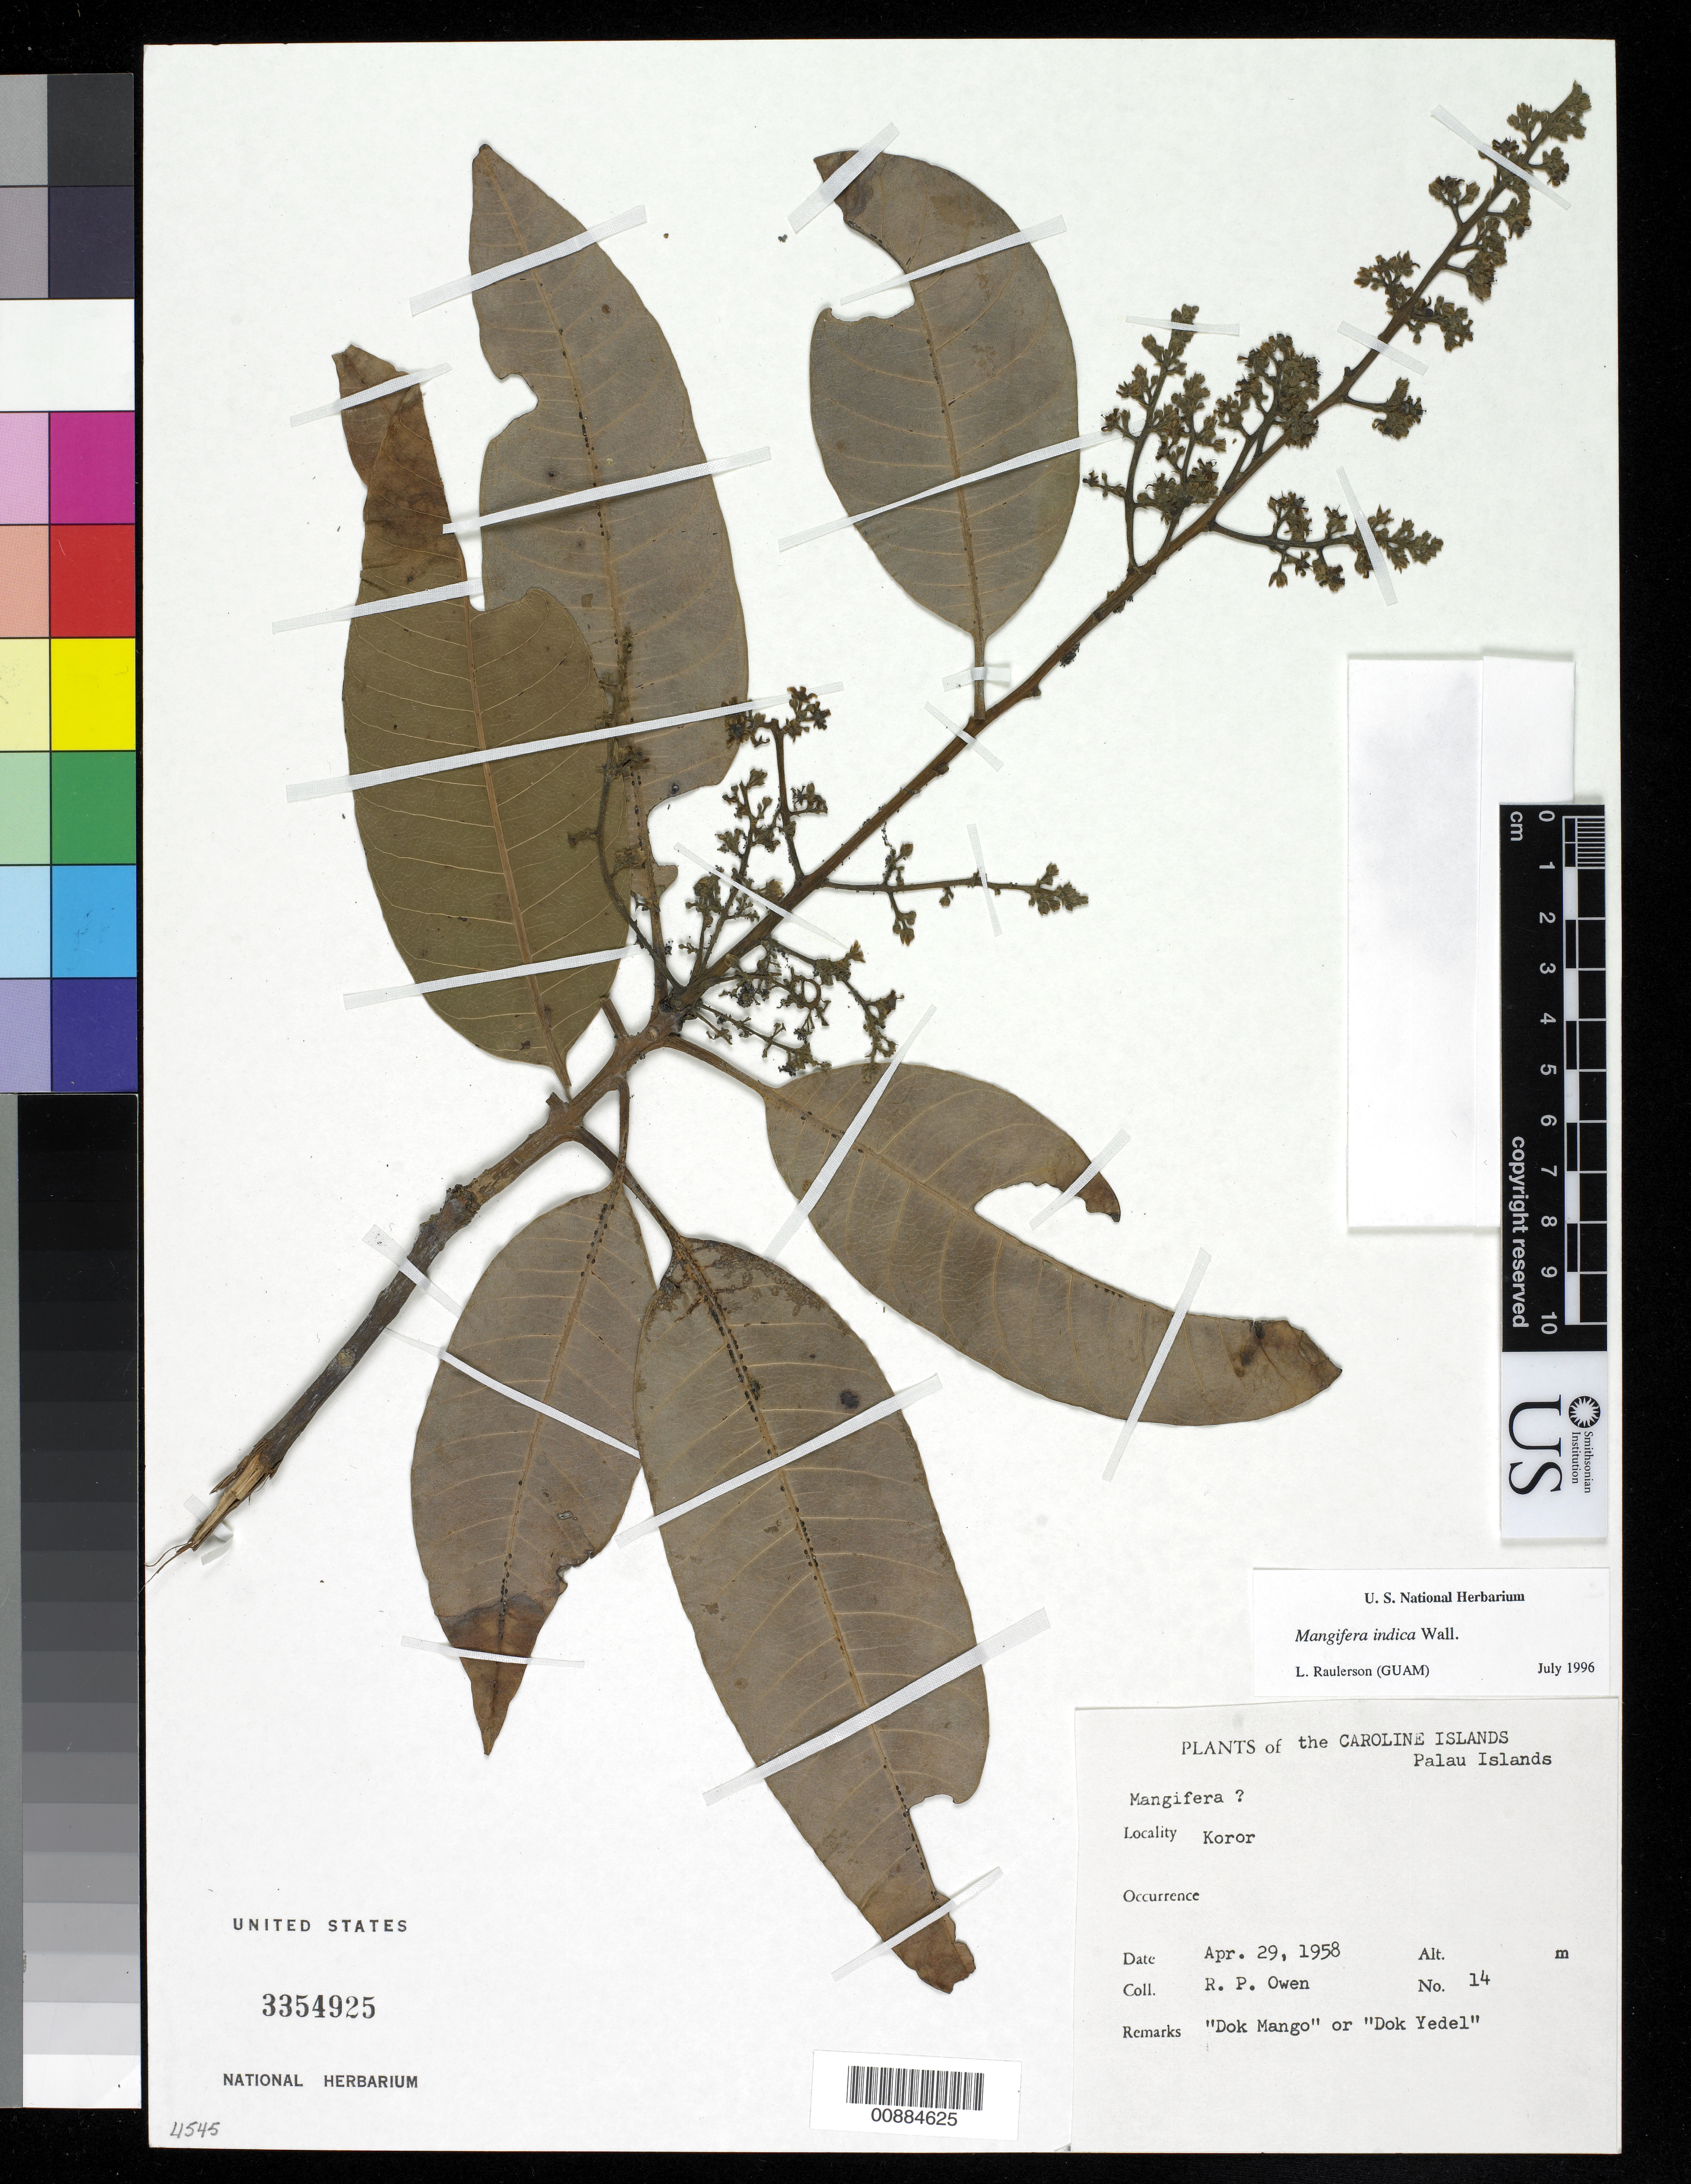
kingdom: Plantae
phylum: Tracheophyta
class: Magnoliopsida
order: Sapindales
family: Anacardiaceae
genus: Mangifera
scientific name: Mangifera indica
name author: L.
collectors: R. Owen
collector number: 14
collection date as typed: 29 Apr 1958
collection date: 1958-04-29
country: Palau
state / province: Koror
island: Oreor (Koror)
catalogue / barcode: US 3354925